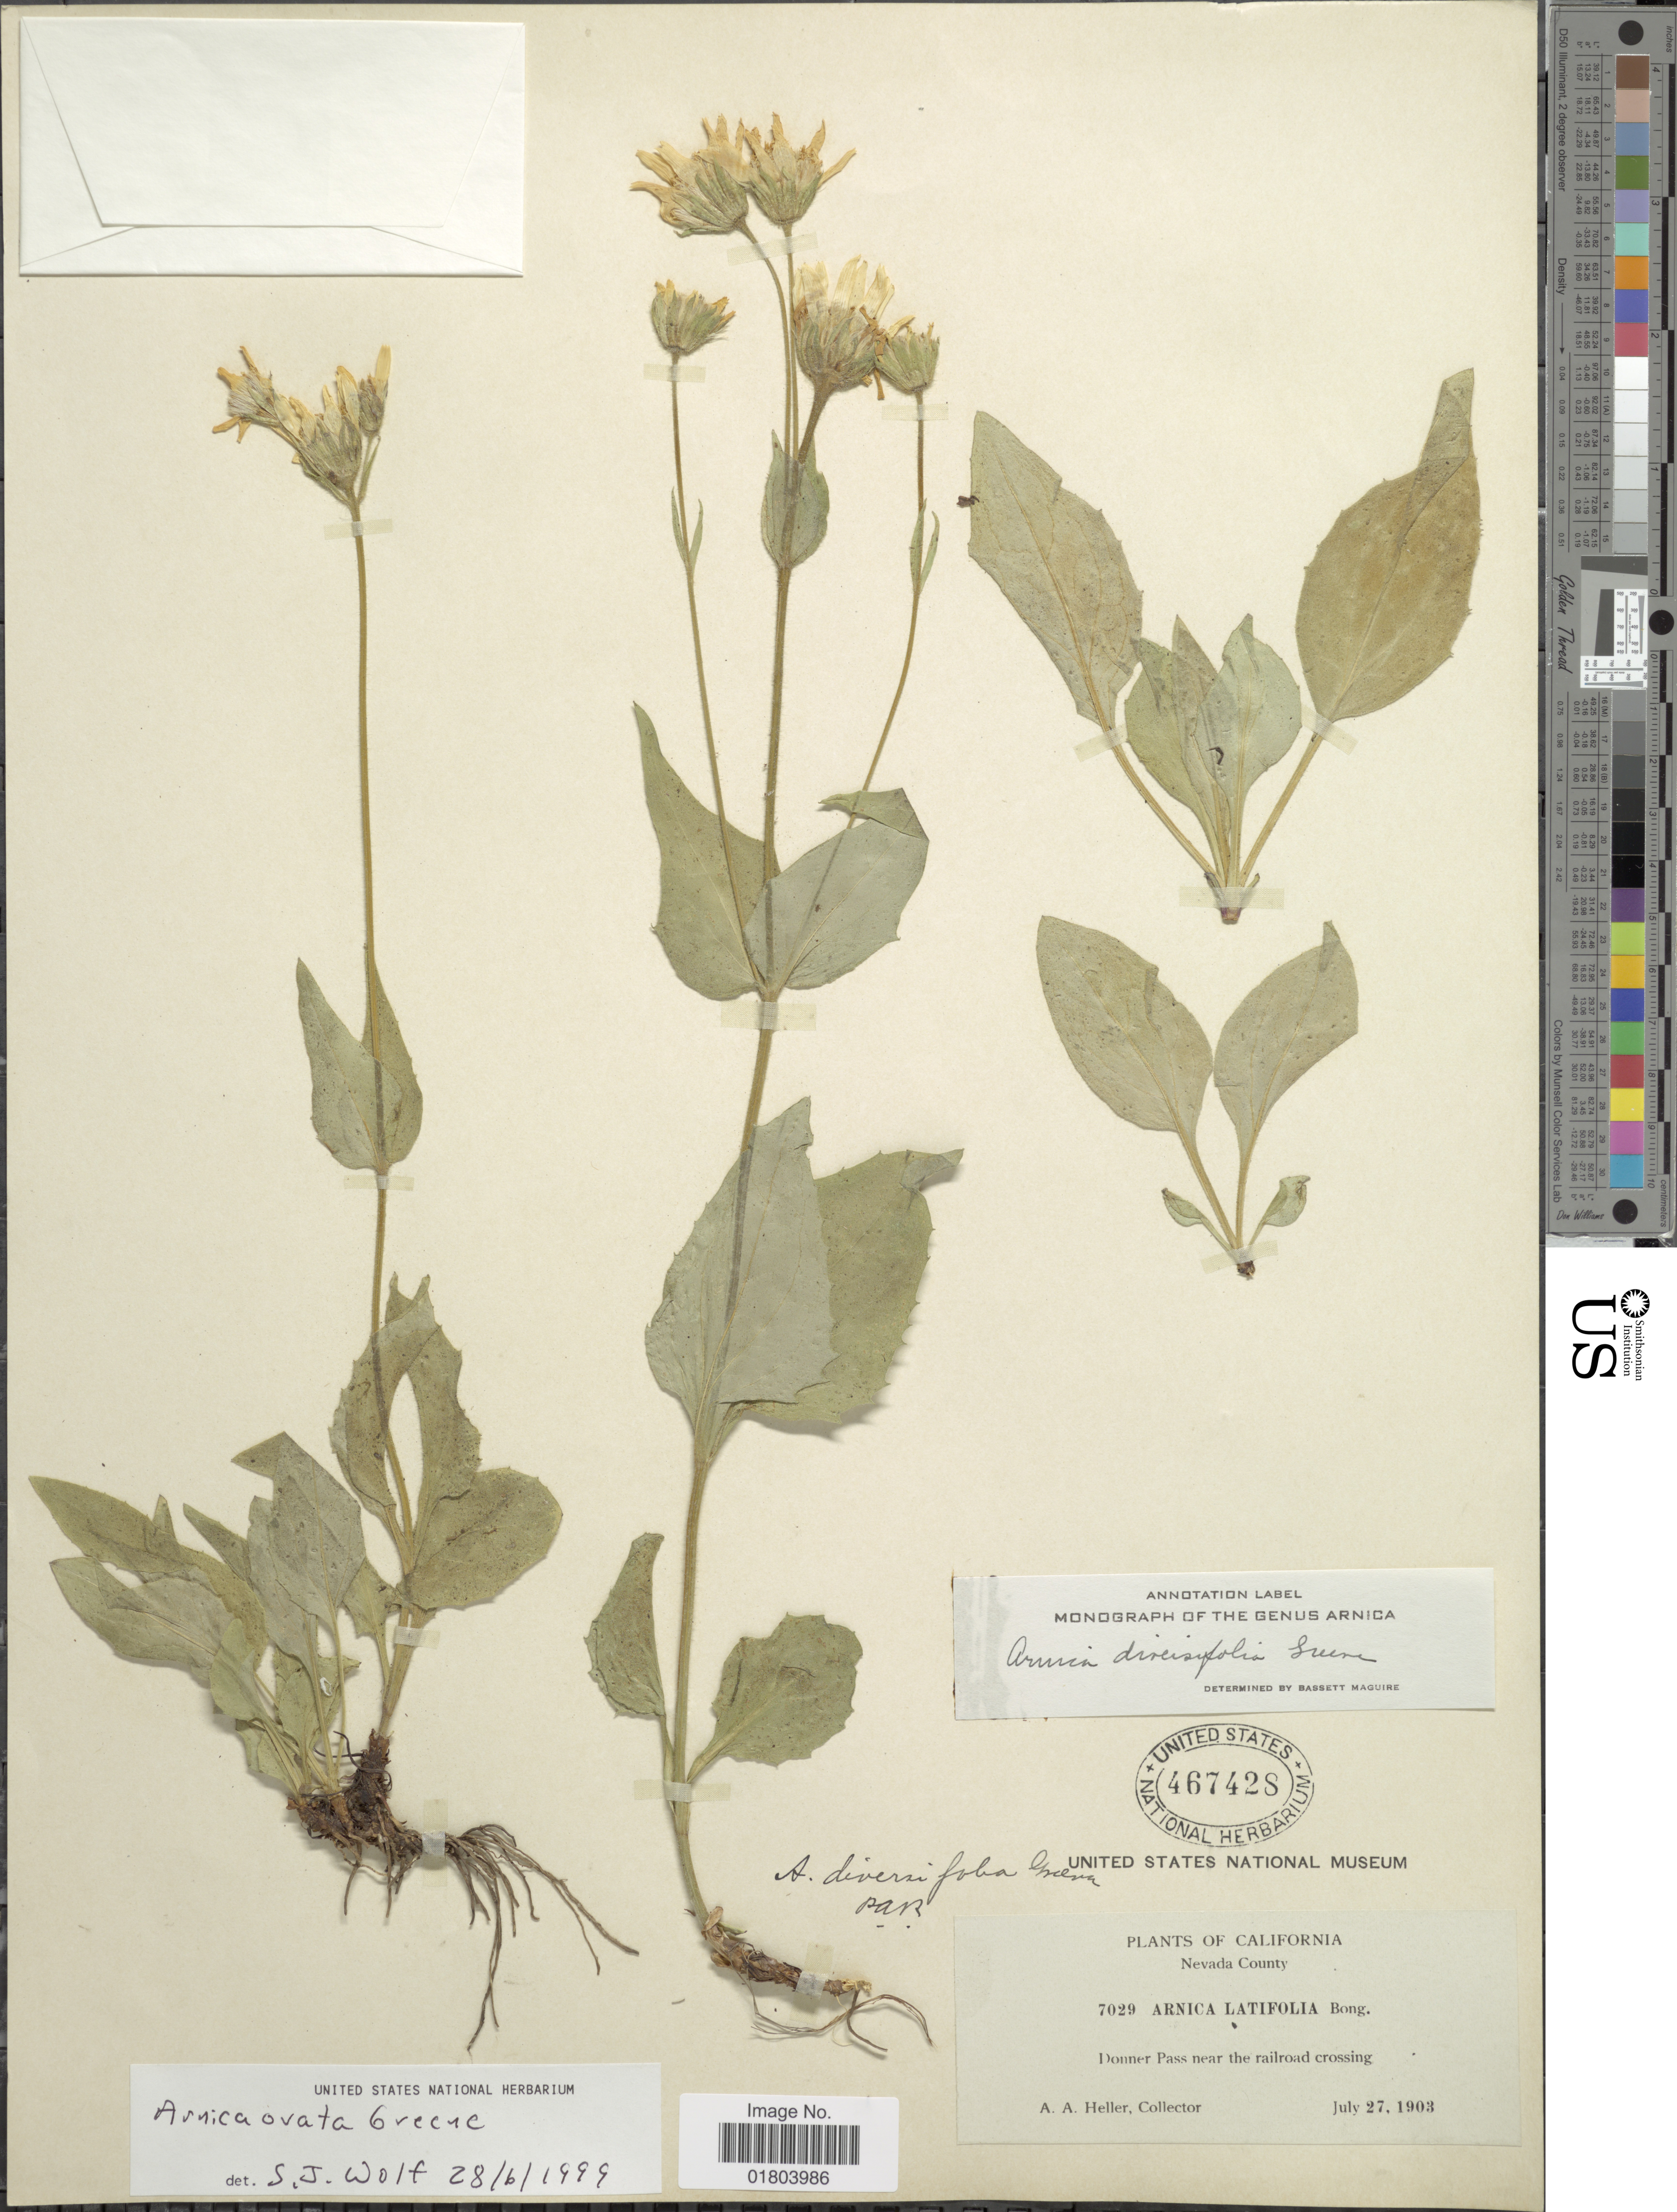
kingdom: Plantae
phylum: Tracheophyta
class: Magnoliopsida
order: Asterales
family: Asteraceae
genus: Arnica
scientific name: Arnica ovata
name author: Greene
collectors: A. A. Heller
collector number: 7029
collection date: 1903-07-27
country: United States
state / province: Nevada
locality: California, Donner Pass near the railroad crossing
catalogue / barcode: US 467428